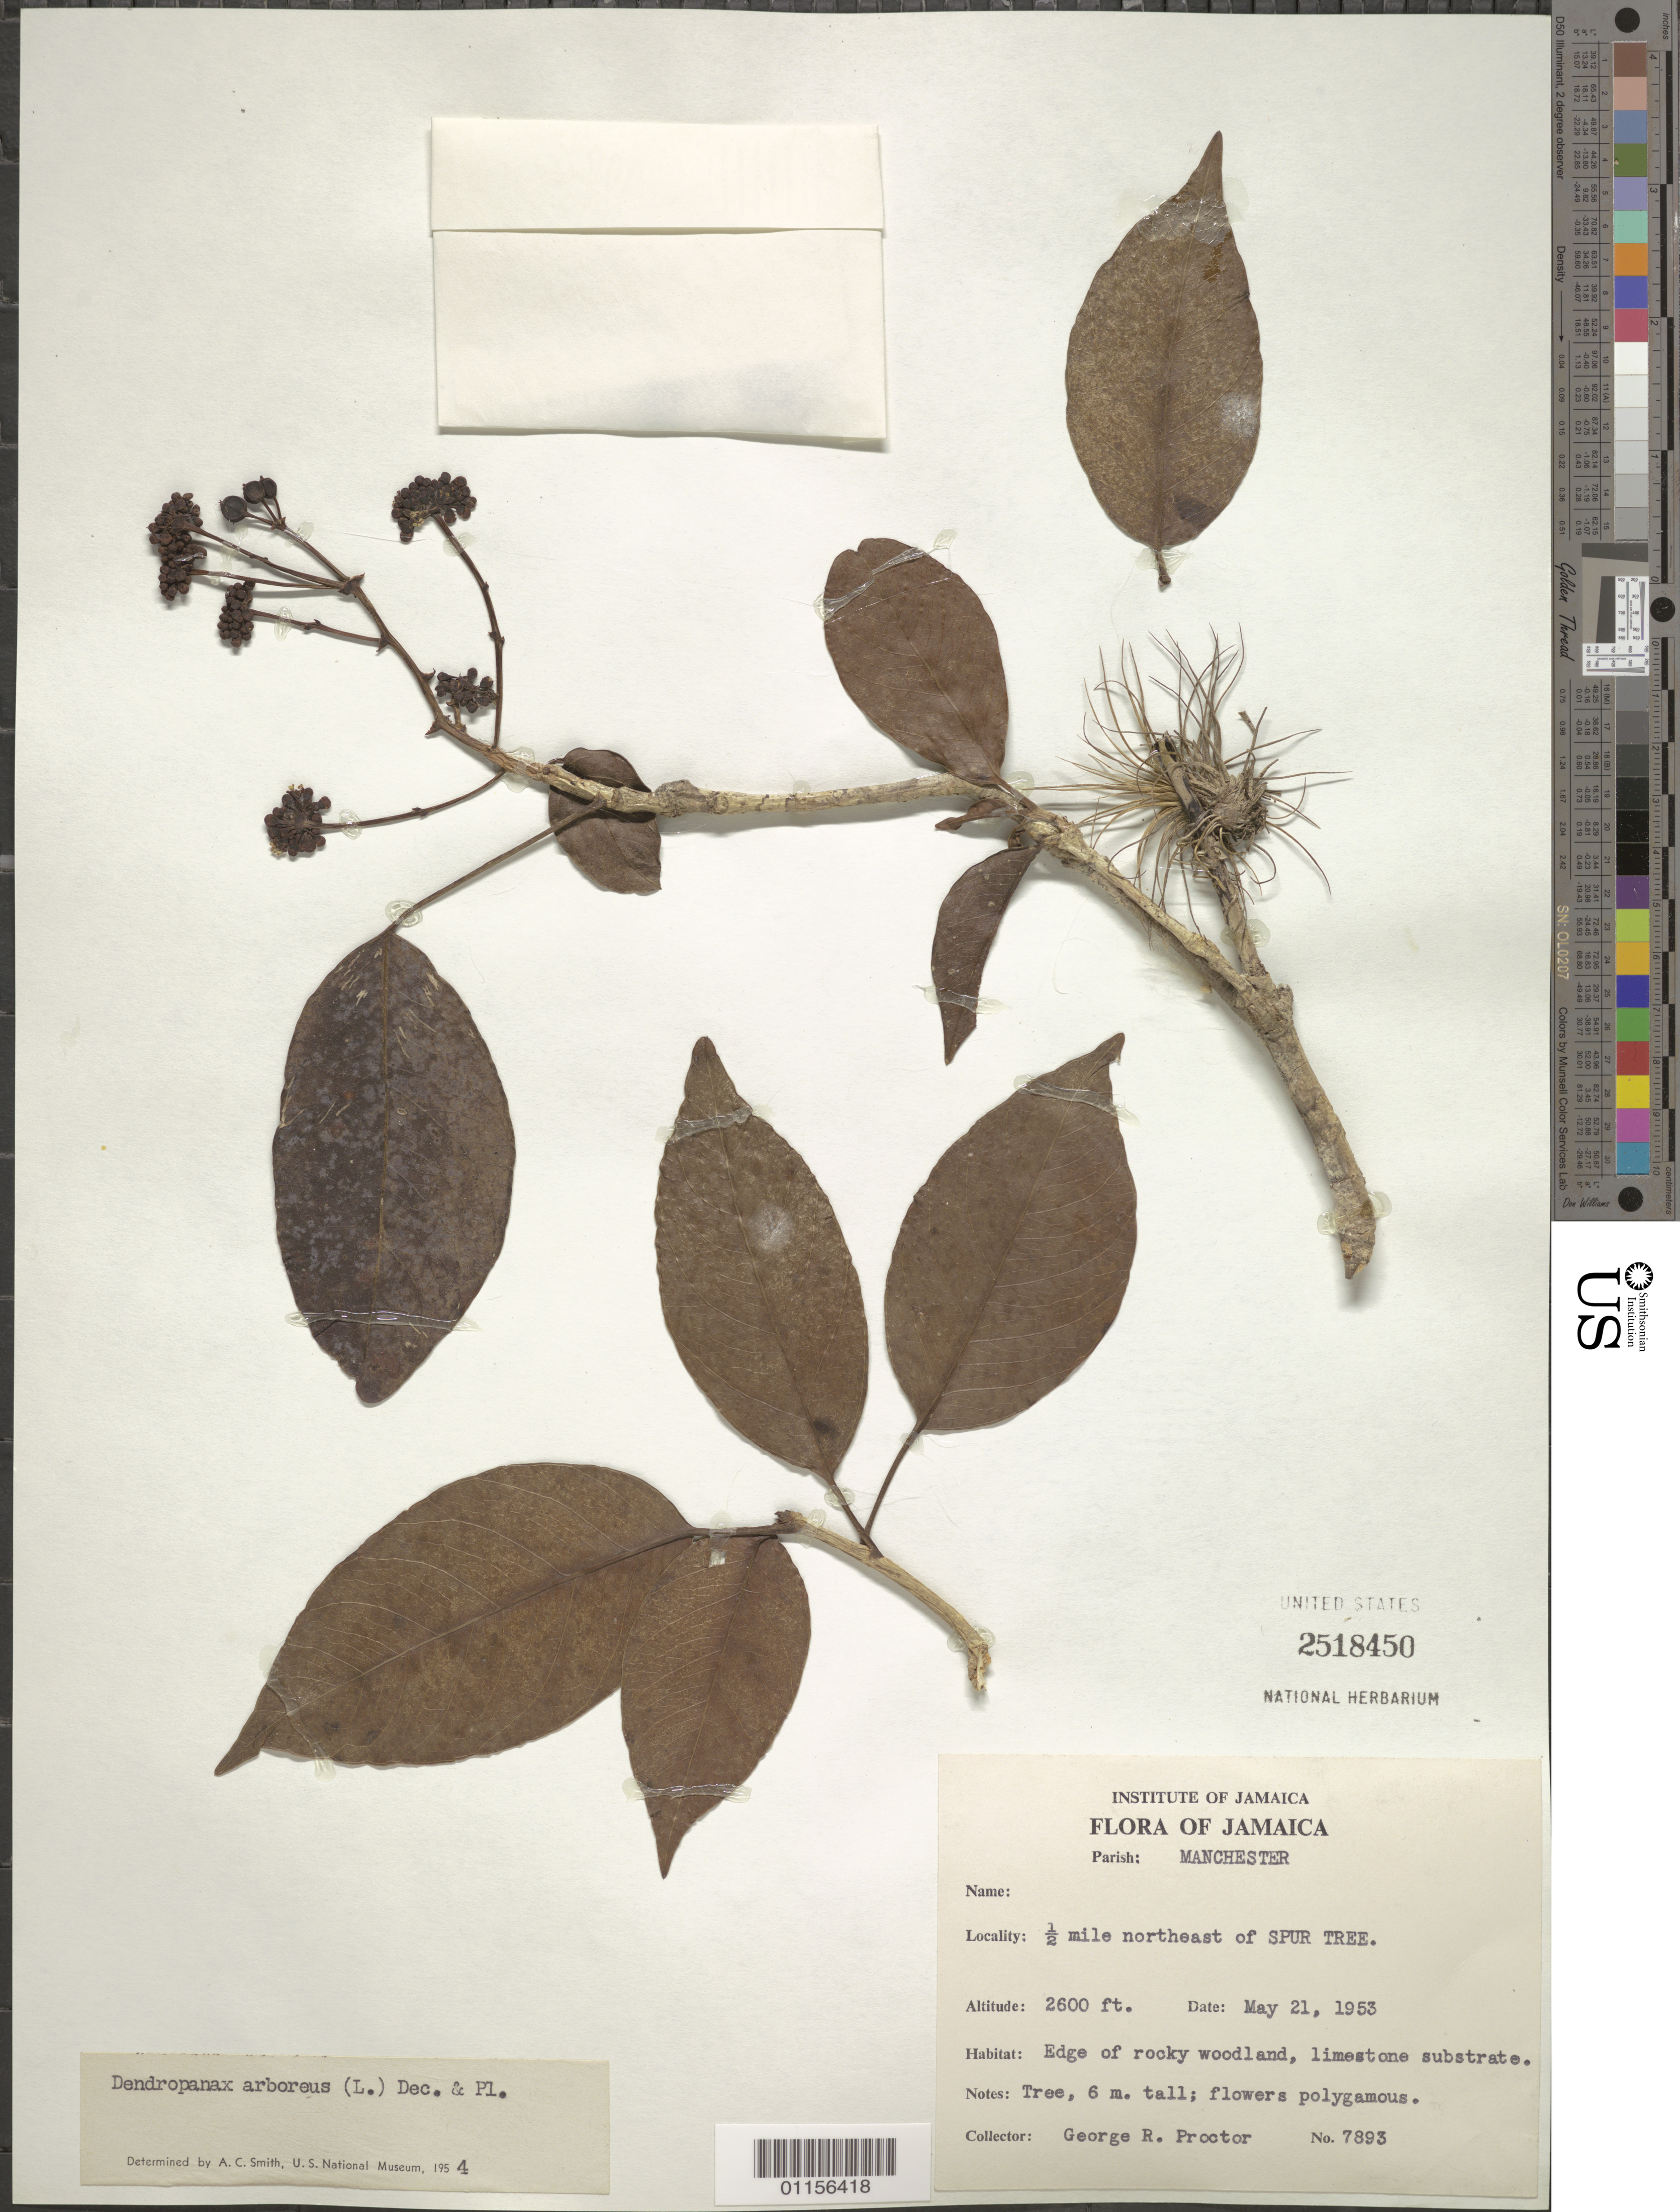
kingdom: Plantae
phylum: Tracheophyta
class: Magnoliopsida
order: Apiales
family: Araliaceae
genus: Dendropanax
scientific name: Dendropanax arboreus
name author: (L.) Decne. & Planch.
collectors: G. R. Proctor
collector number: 7893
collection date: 1953-05-21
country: Jamaica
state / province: Manchester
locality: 1/2 mi N of Spur Tree.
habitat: Tree. Edge of rocky woodland.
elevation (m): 792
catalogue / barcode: US 2518450